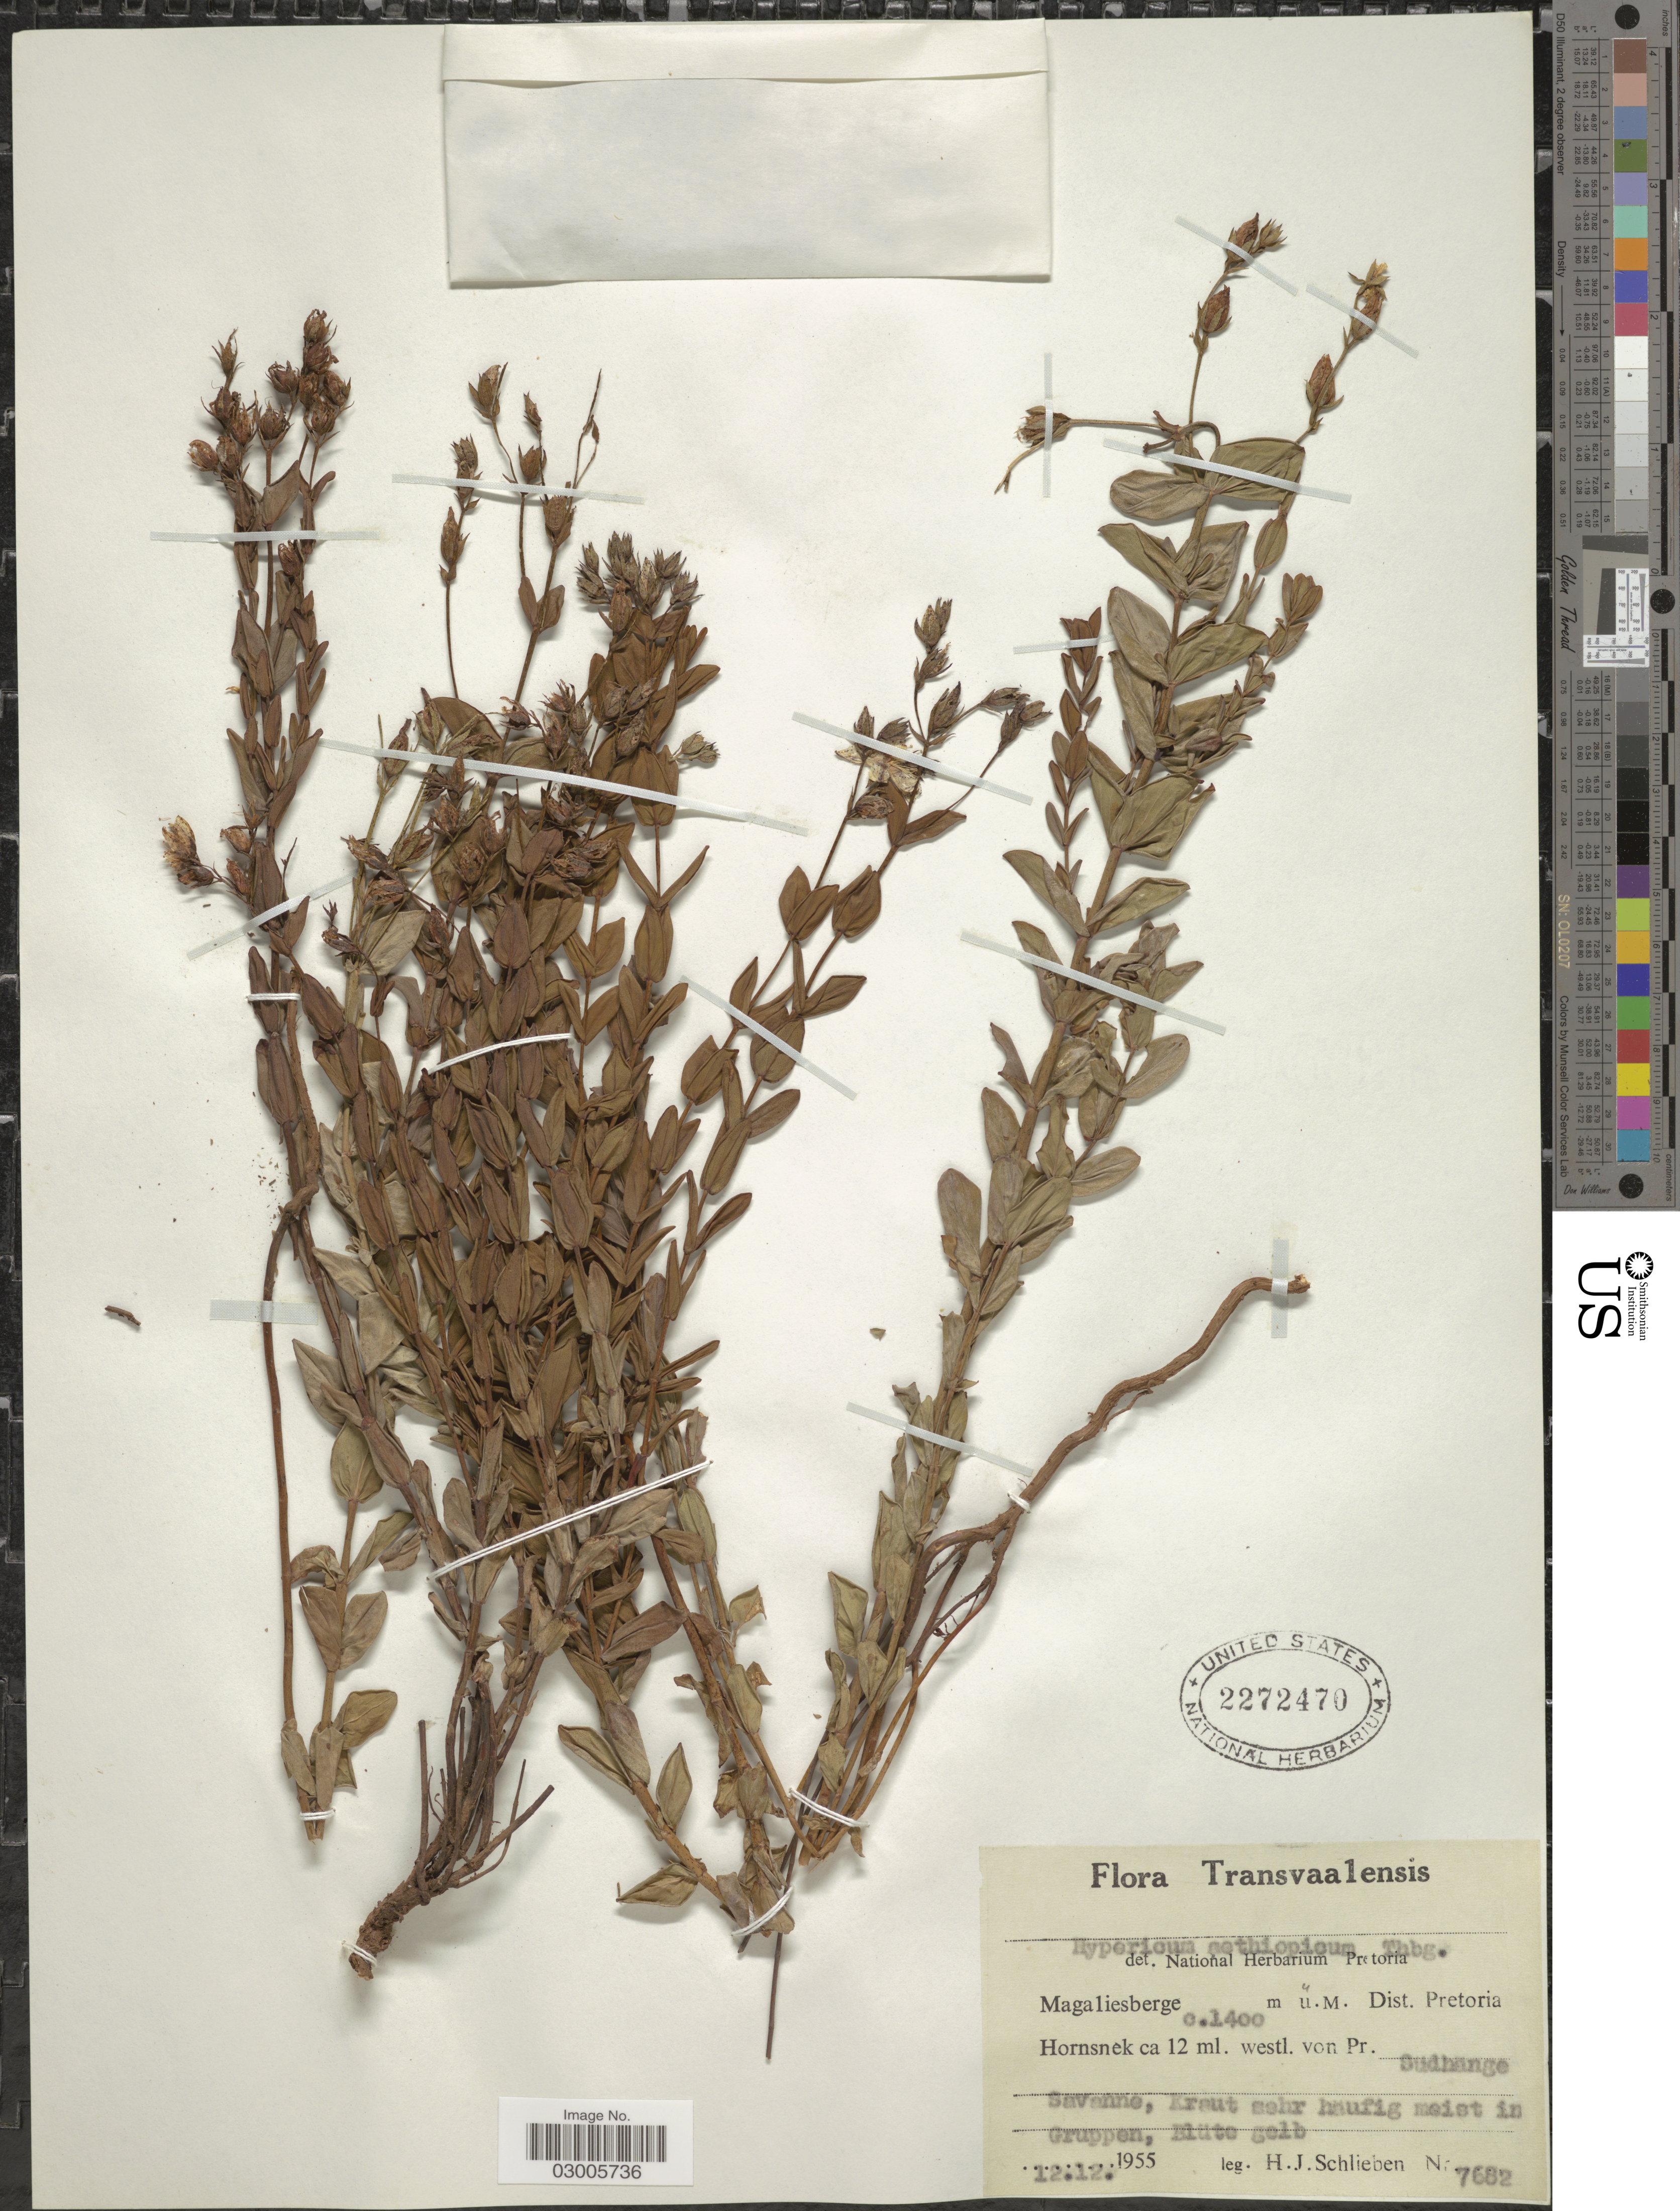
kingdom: Plantae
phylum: Tracheophyta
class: Magnoliopsida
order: Malpighiales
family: Hypericaceae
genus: Hypericum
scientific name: Hypericum aethiopicum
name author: Thunb.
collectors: H. J. Schlieben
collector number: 7682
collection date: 1955-12-12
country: South Africa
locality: Transvaalensis, Magaliesberge, Dist. Pretoria, Hornsnek ca 12 ml. von pr. Südhange Savanne.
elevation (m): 1400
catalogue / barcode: US 2272470